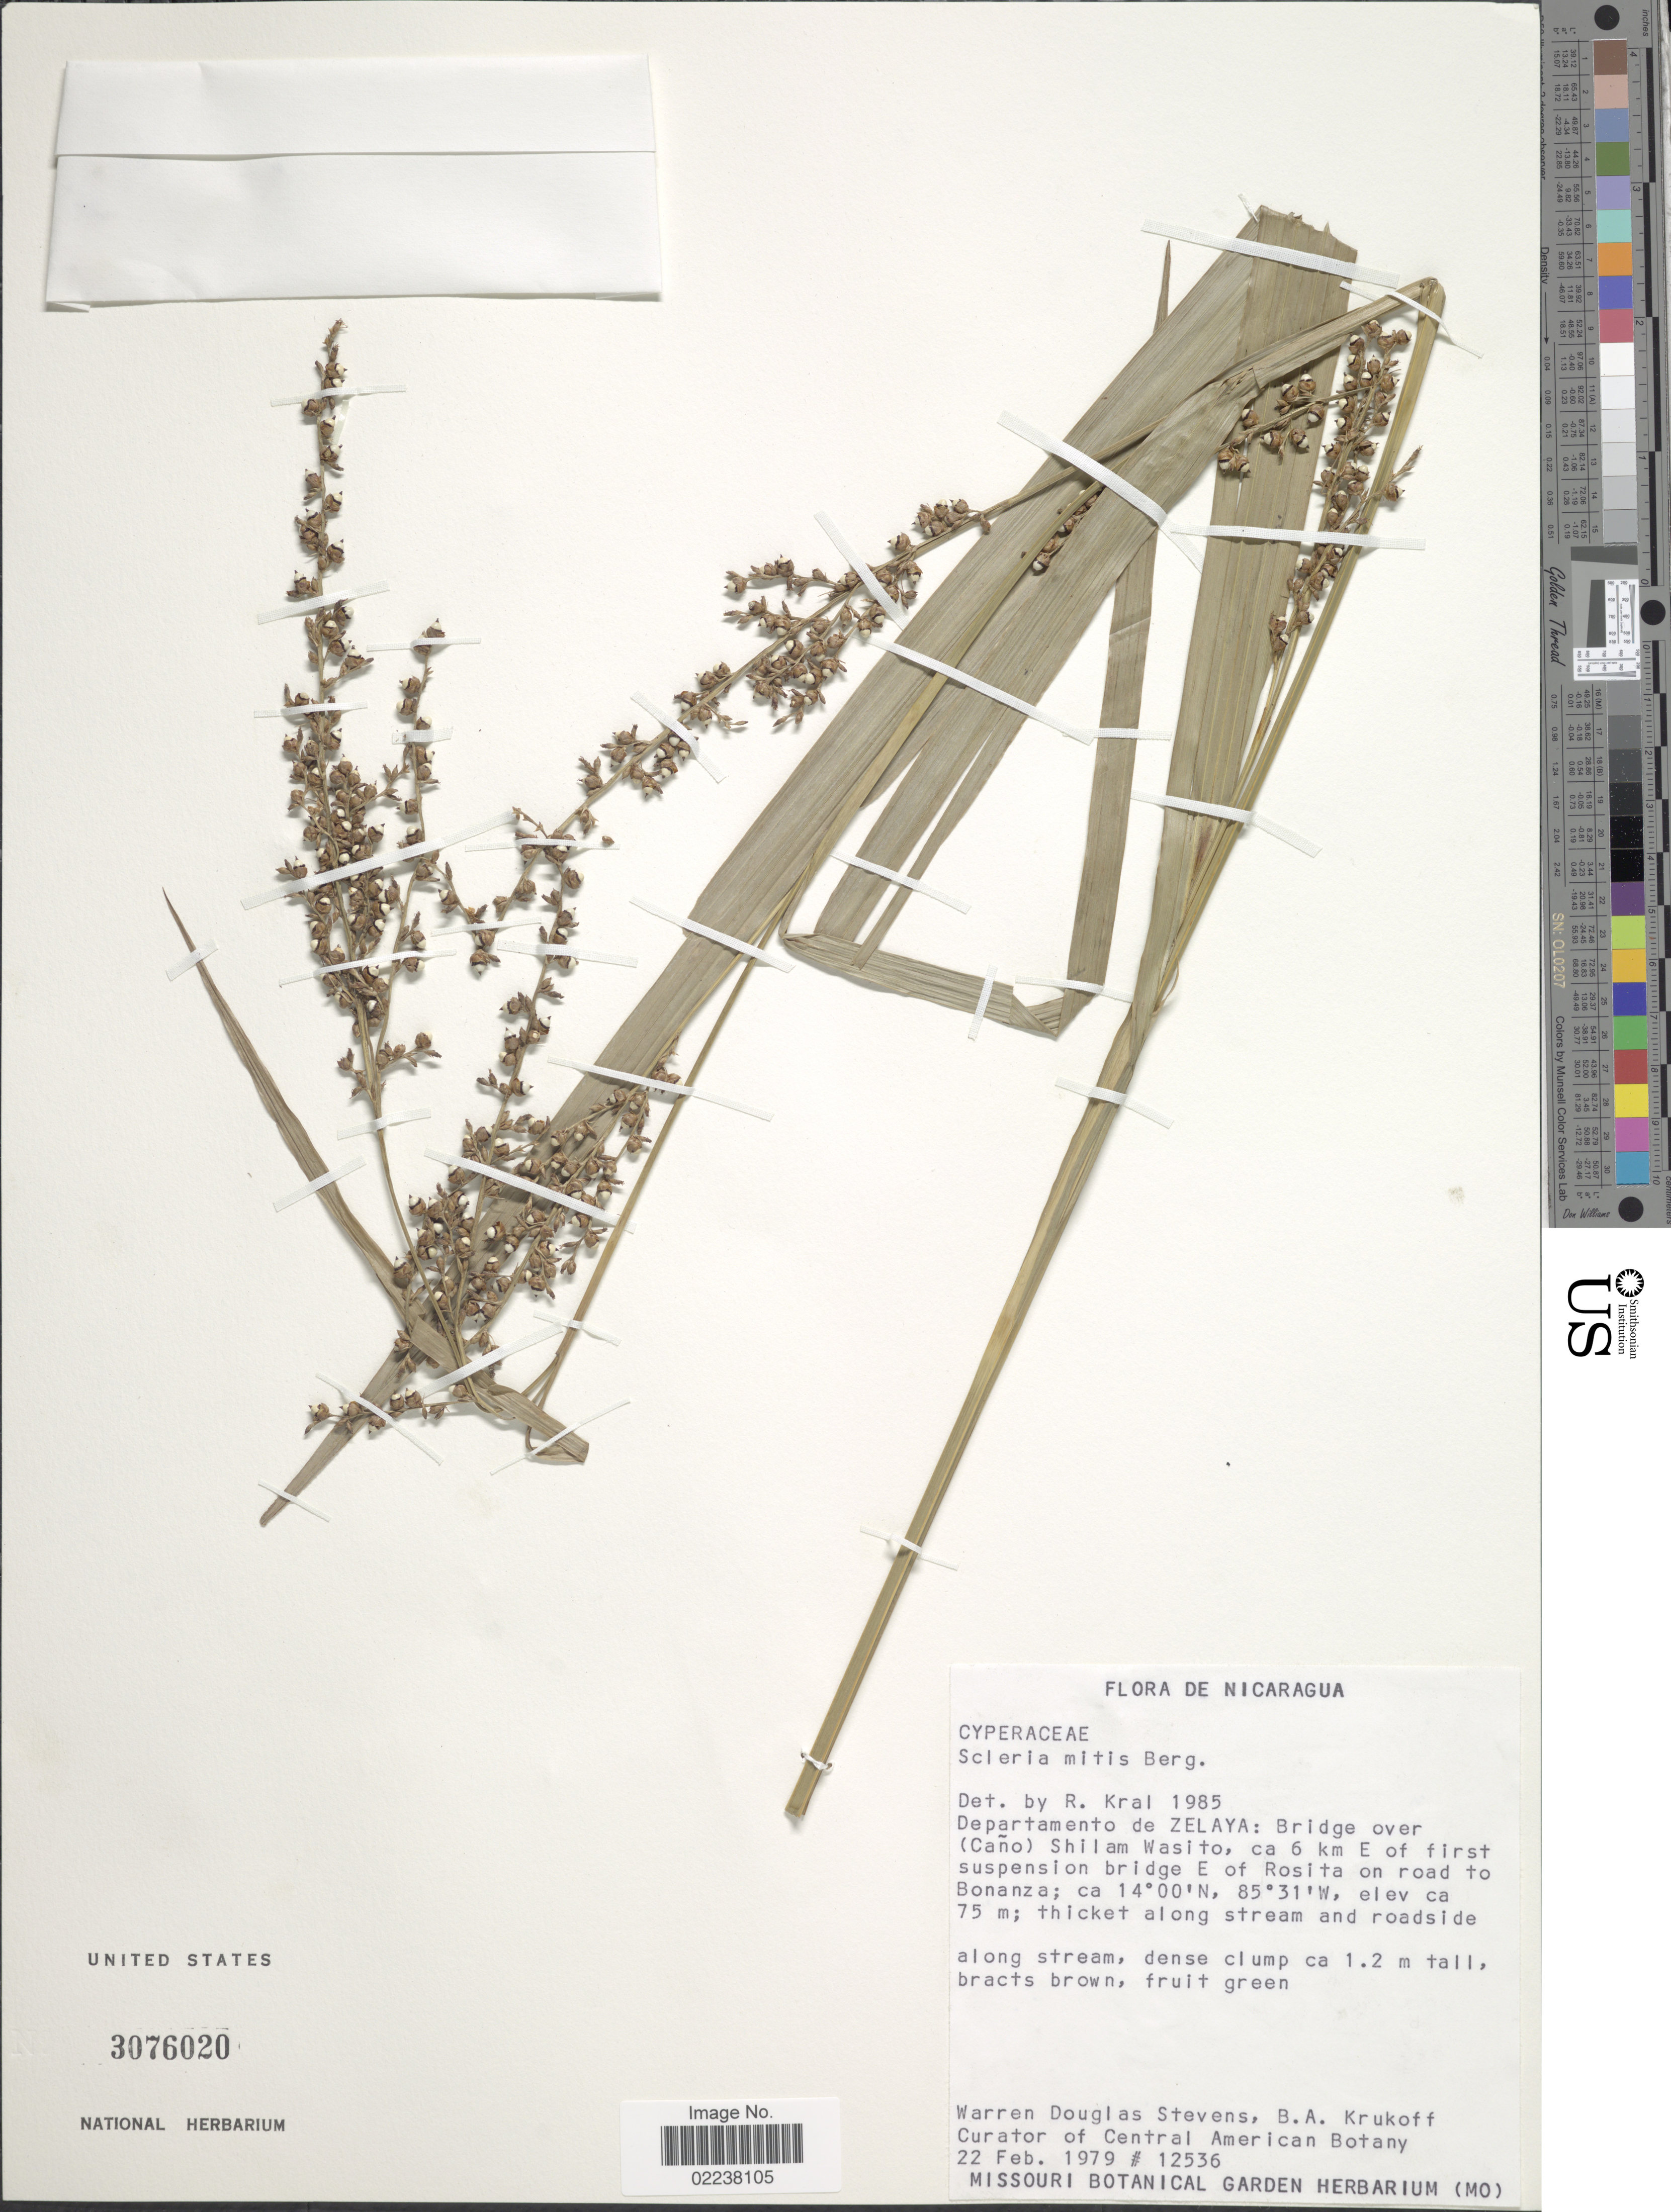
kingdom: Plantae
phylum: Tracheophyta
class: Liliopsida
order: Poales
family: Cyperaceae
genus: Scleria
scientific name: Scleria mitis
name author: P.J. Bergius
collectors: W. D. Stevens & B. A. Krukoff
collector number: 12536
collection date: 1979-02-22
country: Nicaragua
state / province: Atlantico Norte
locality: Bridge over (Cano) Shilam Wasito, ca. 6 km E of first suspension bridge E of Rosita on road to Bonanza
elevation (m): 75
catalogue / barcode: US 3076020